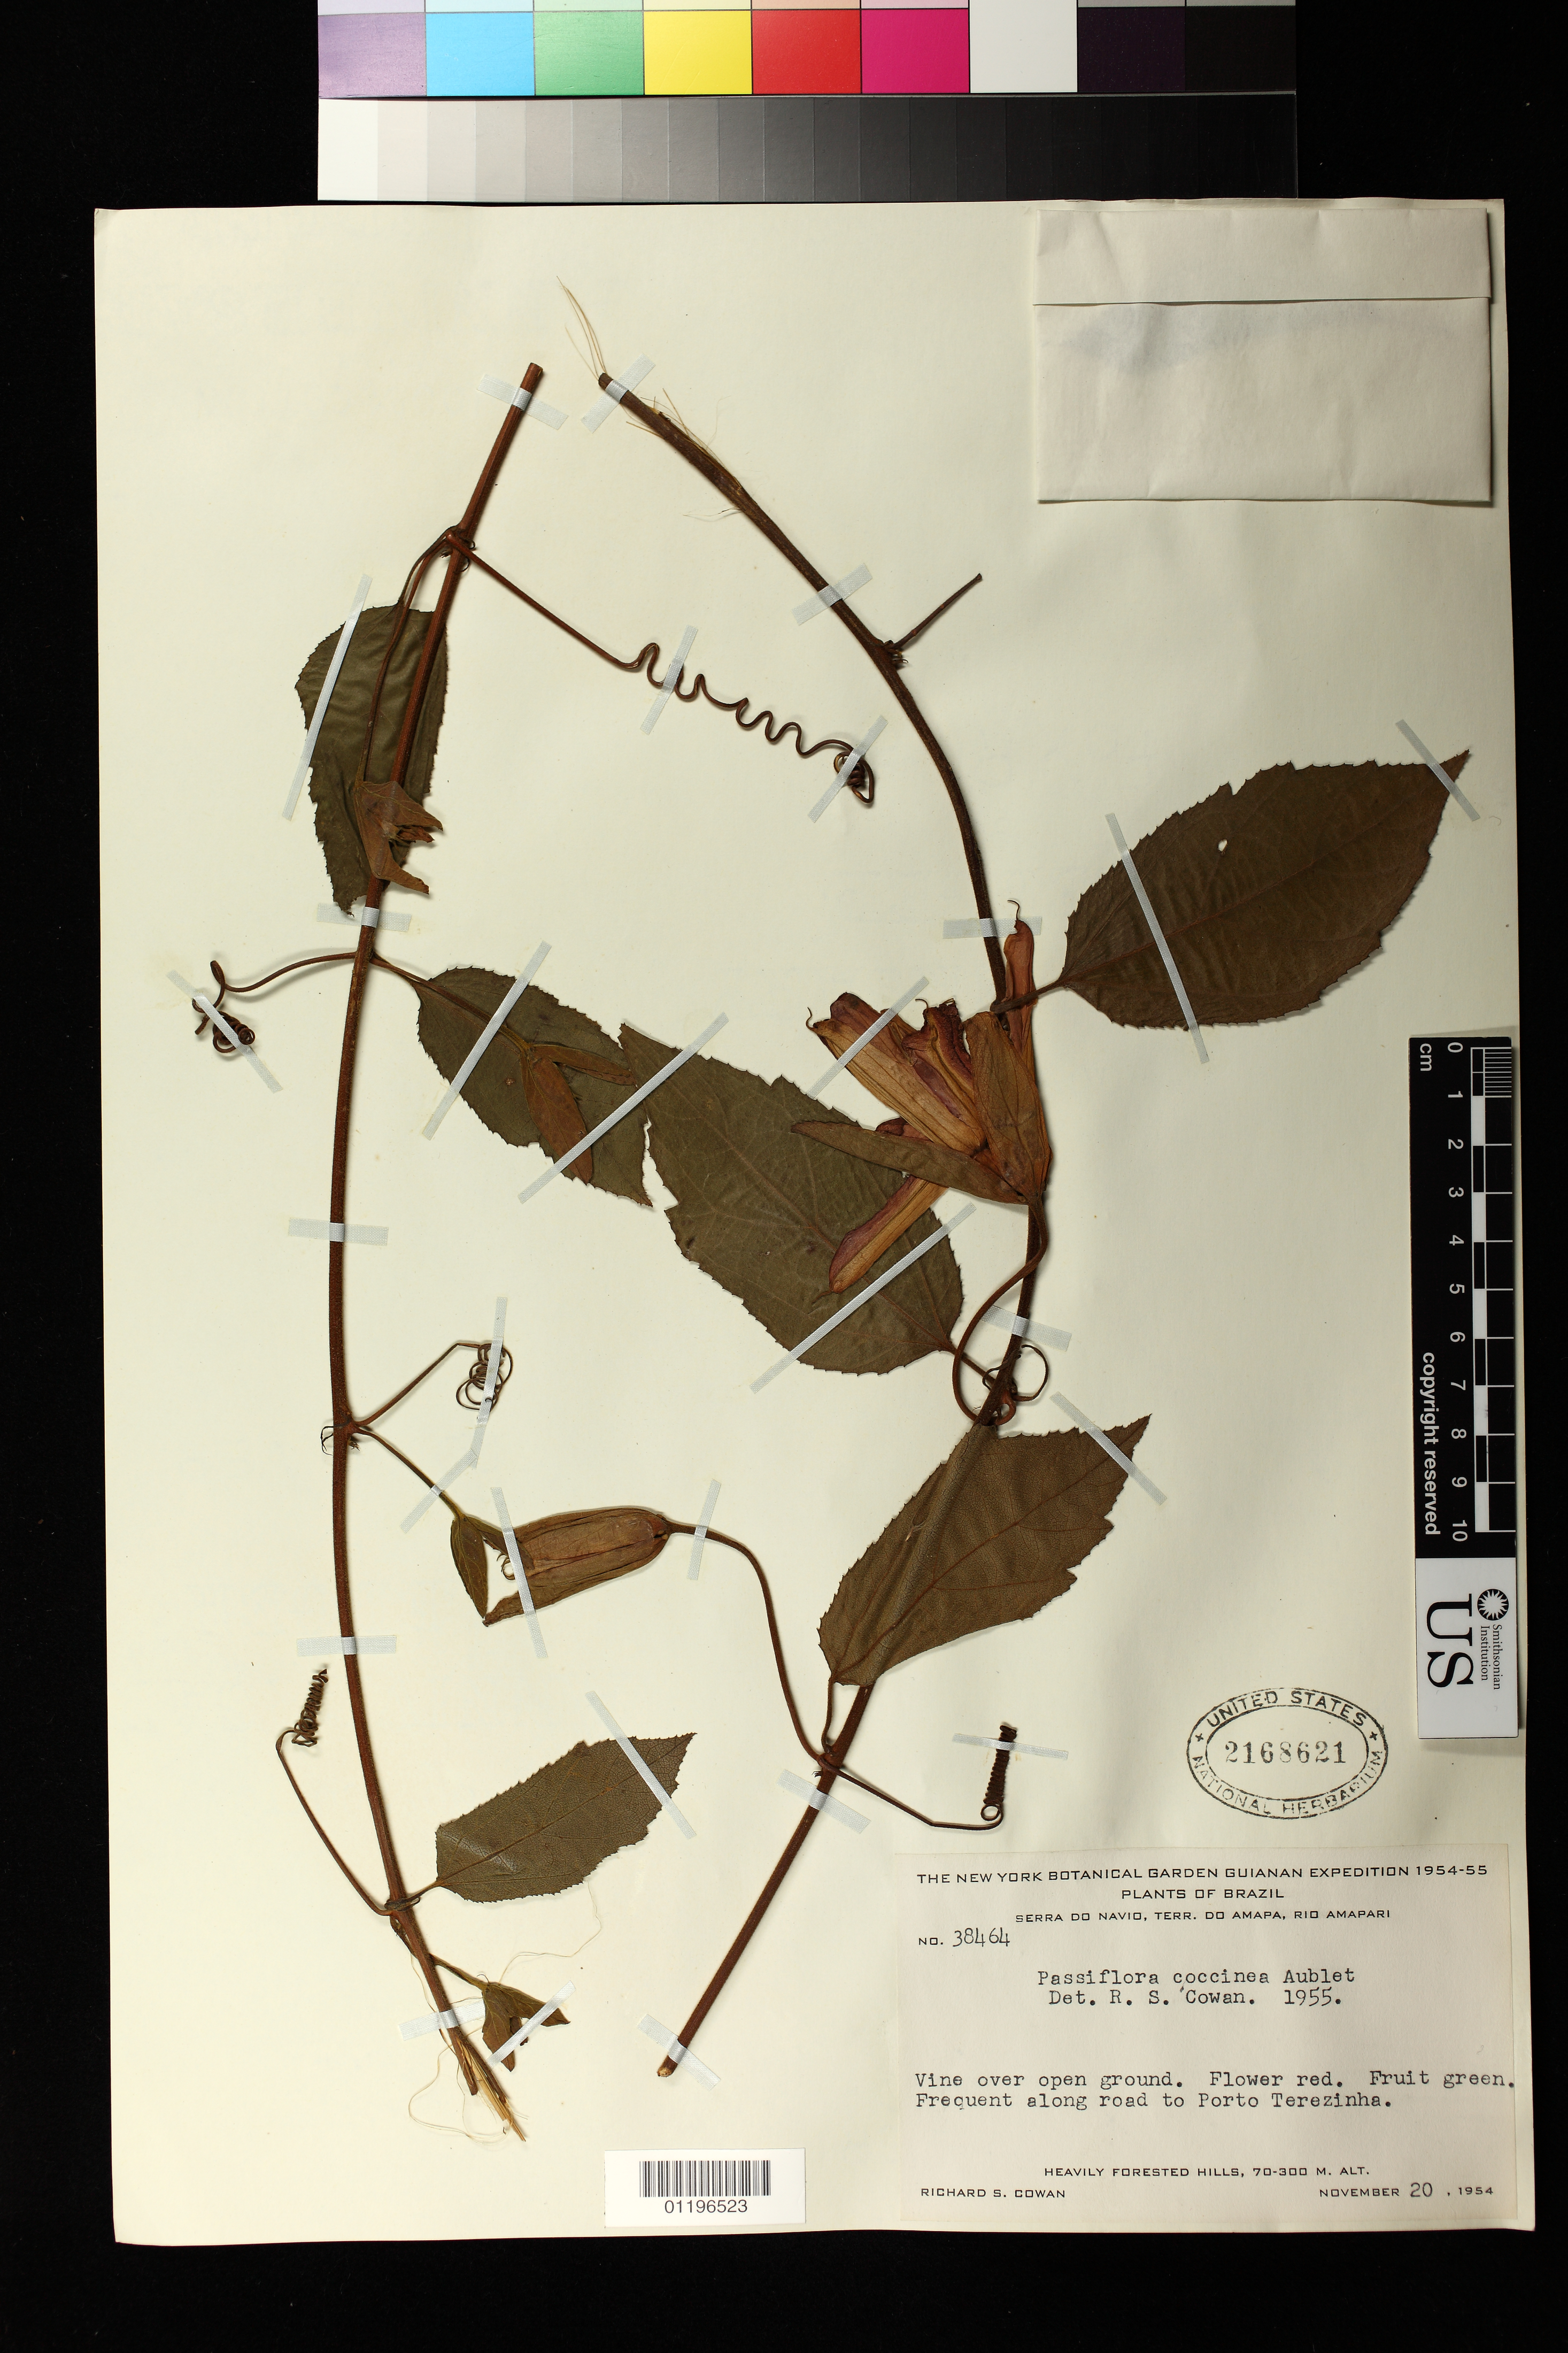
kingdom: Plantae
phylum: Tracheophyta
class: Magnoliopsida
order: Malpighiales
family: Passifloraceae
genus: Passiflora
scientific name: Passiflora coccinea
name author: Aubl.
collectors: R. S. Cowan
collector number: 38464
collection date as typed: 20 Nov 1954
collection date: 1954-11-20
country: Brazil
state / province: Amapá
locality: Serra do Navio, Terr. Do Amapa, Rio Amapari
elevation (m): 70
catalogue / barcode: US 2168621